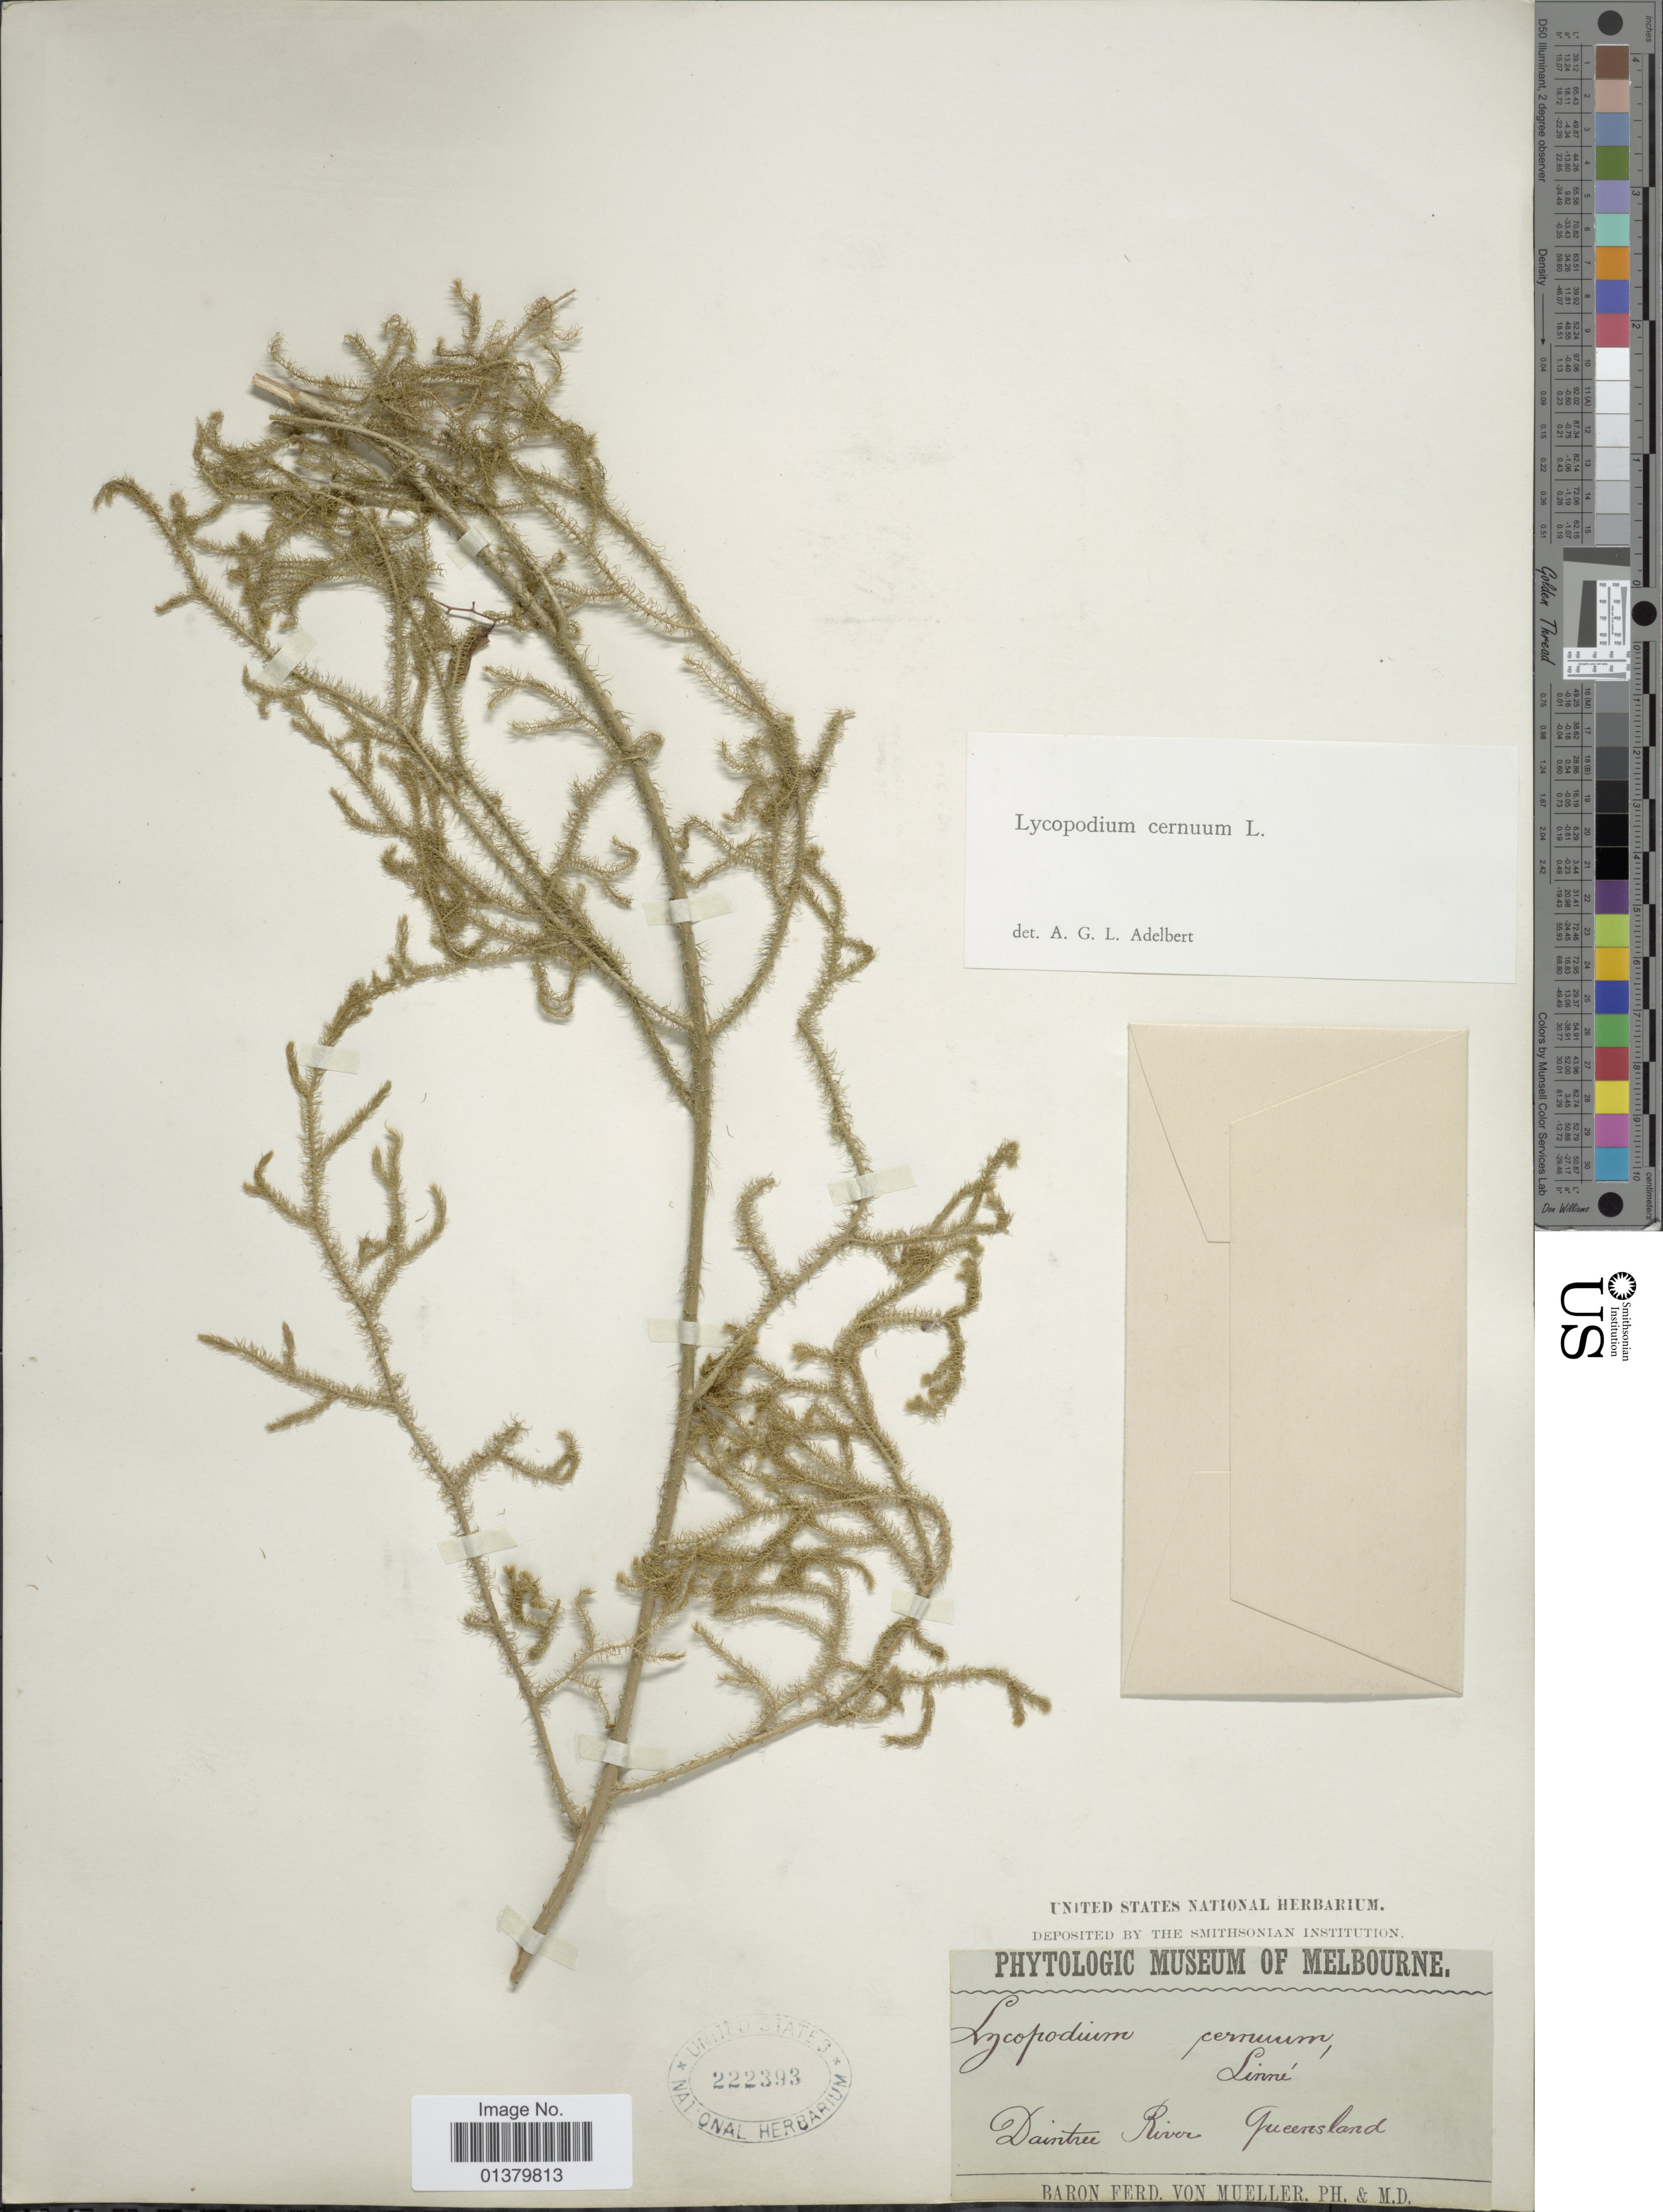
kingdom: Plantae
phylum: Tracheophyta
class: Lycopodiopsida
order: Lycopodiales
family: Lycopodiaceae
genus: Palhinhaea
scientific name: Palhinhaea cernua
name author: (L.) Vasc. & Franco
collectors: F. Mueller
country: Australia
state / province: Queensland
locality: Daintree River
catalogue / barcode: US 222393